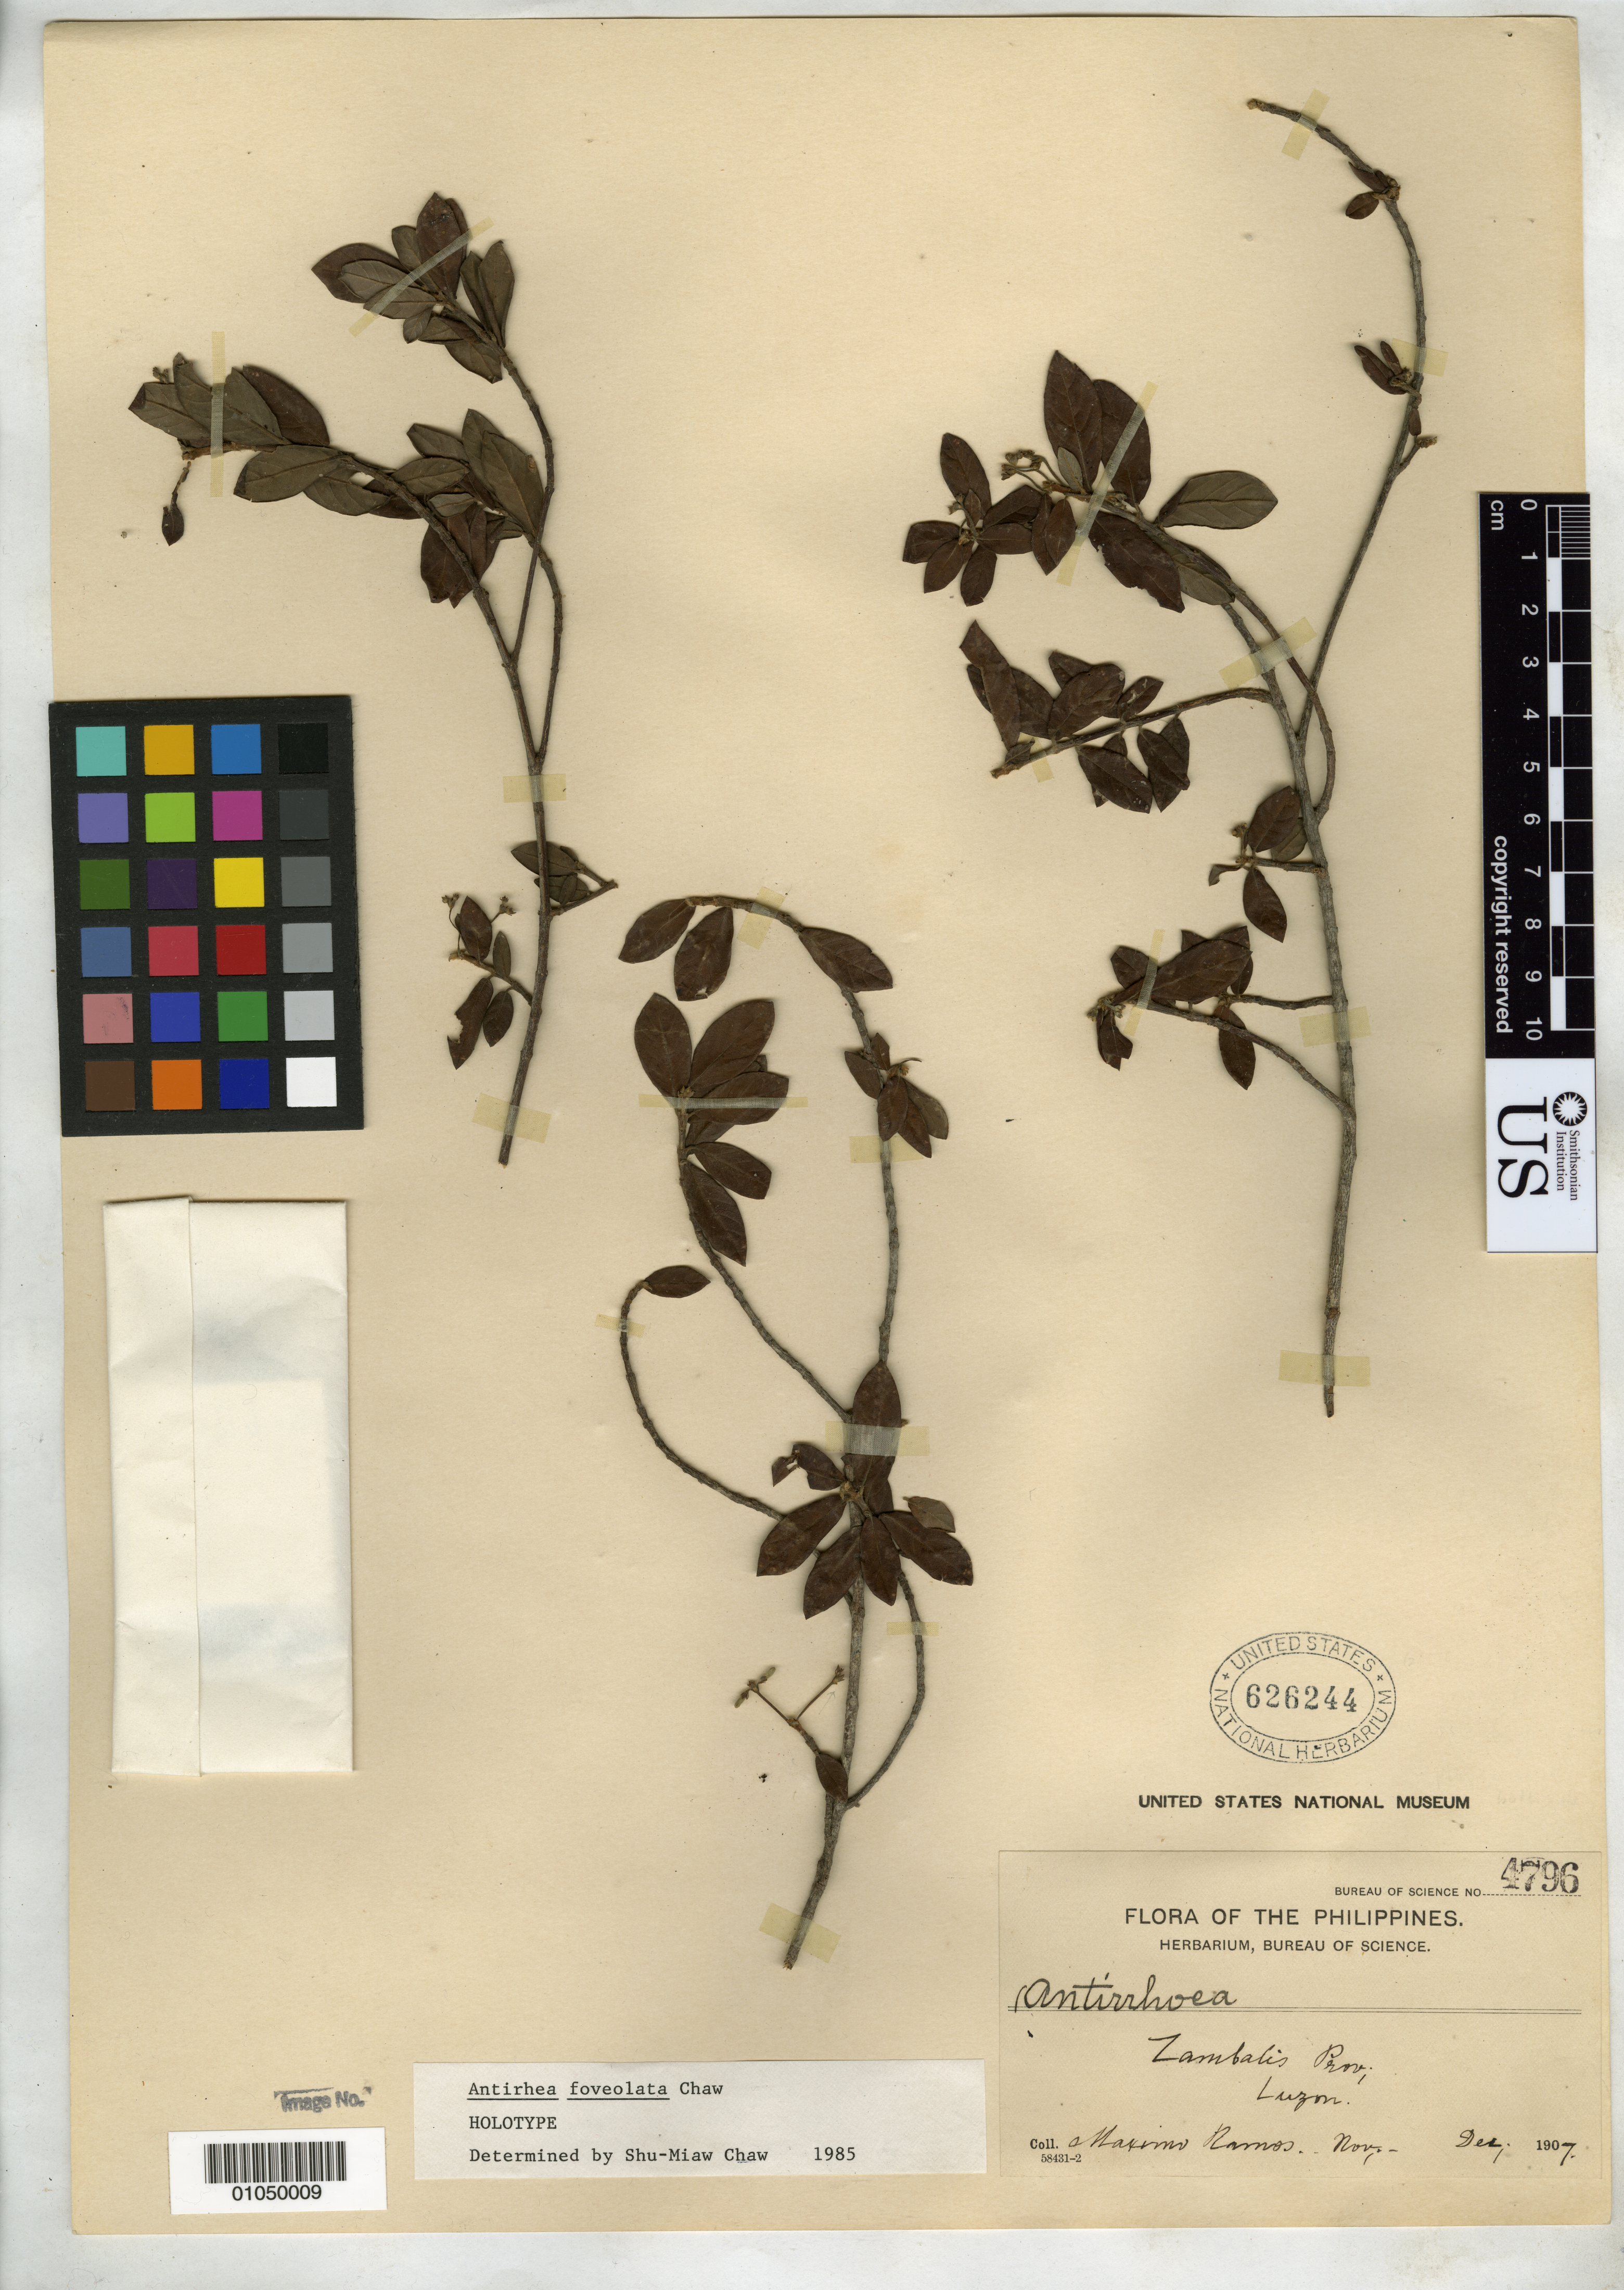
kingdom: Plantae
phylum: Tracheophyta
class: Magnoliopsida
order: Gentianales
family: Rubiaceae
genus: Antirhea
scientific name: Antirhea foveolata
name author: Chaw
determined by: Chaw, S. M.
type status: Holotype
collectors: M. Ramos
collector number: Bur. Sci. 4796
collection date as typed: Nov 1907 to -- Dec 1907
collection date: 1907-11/1907-12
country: Philippines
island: Luzon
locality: Zambalis Prov., Luzon.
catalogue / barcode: US 626244